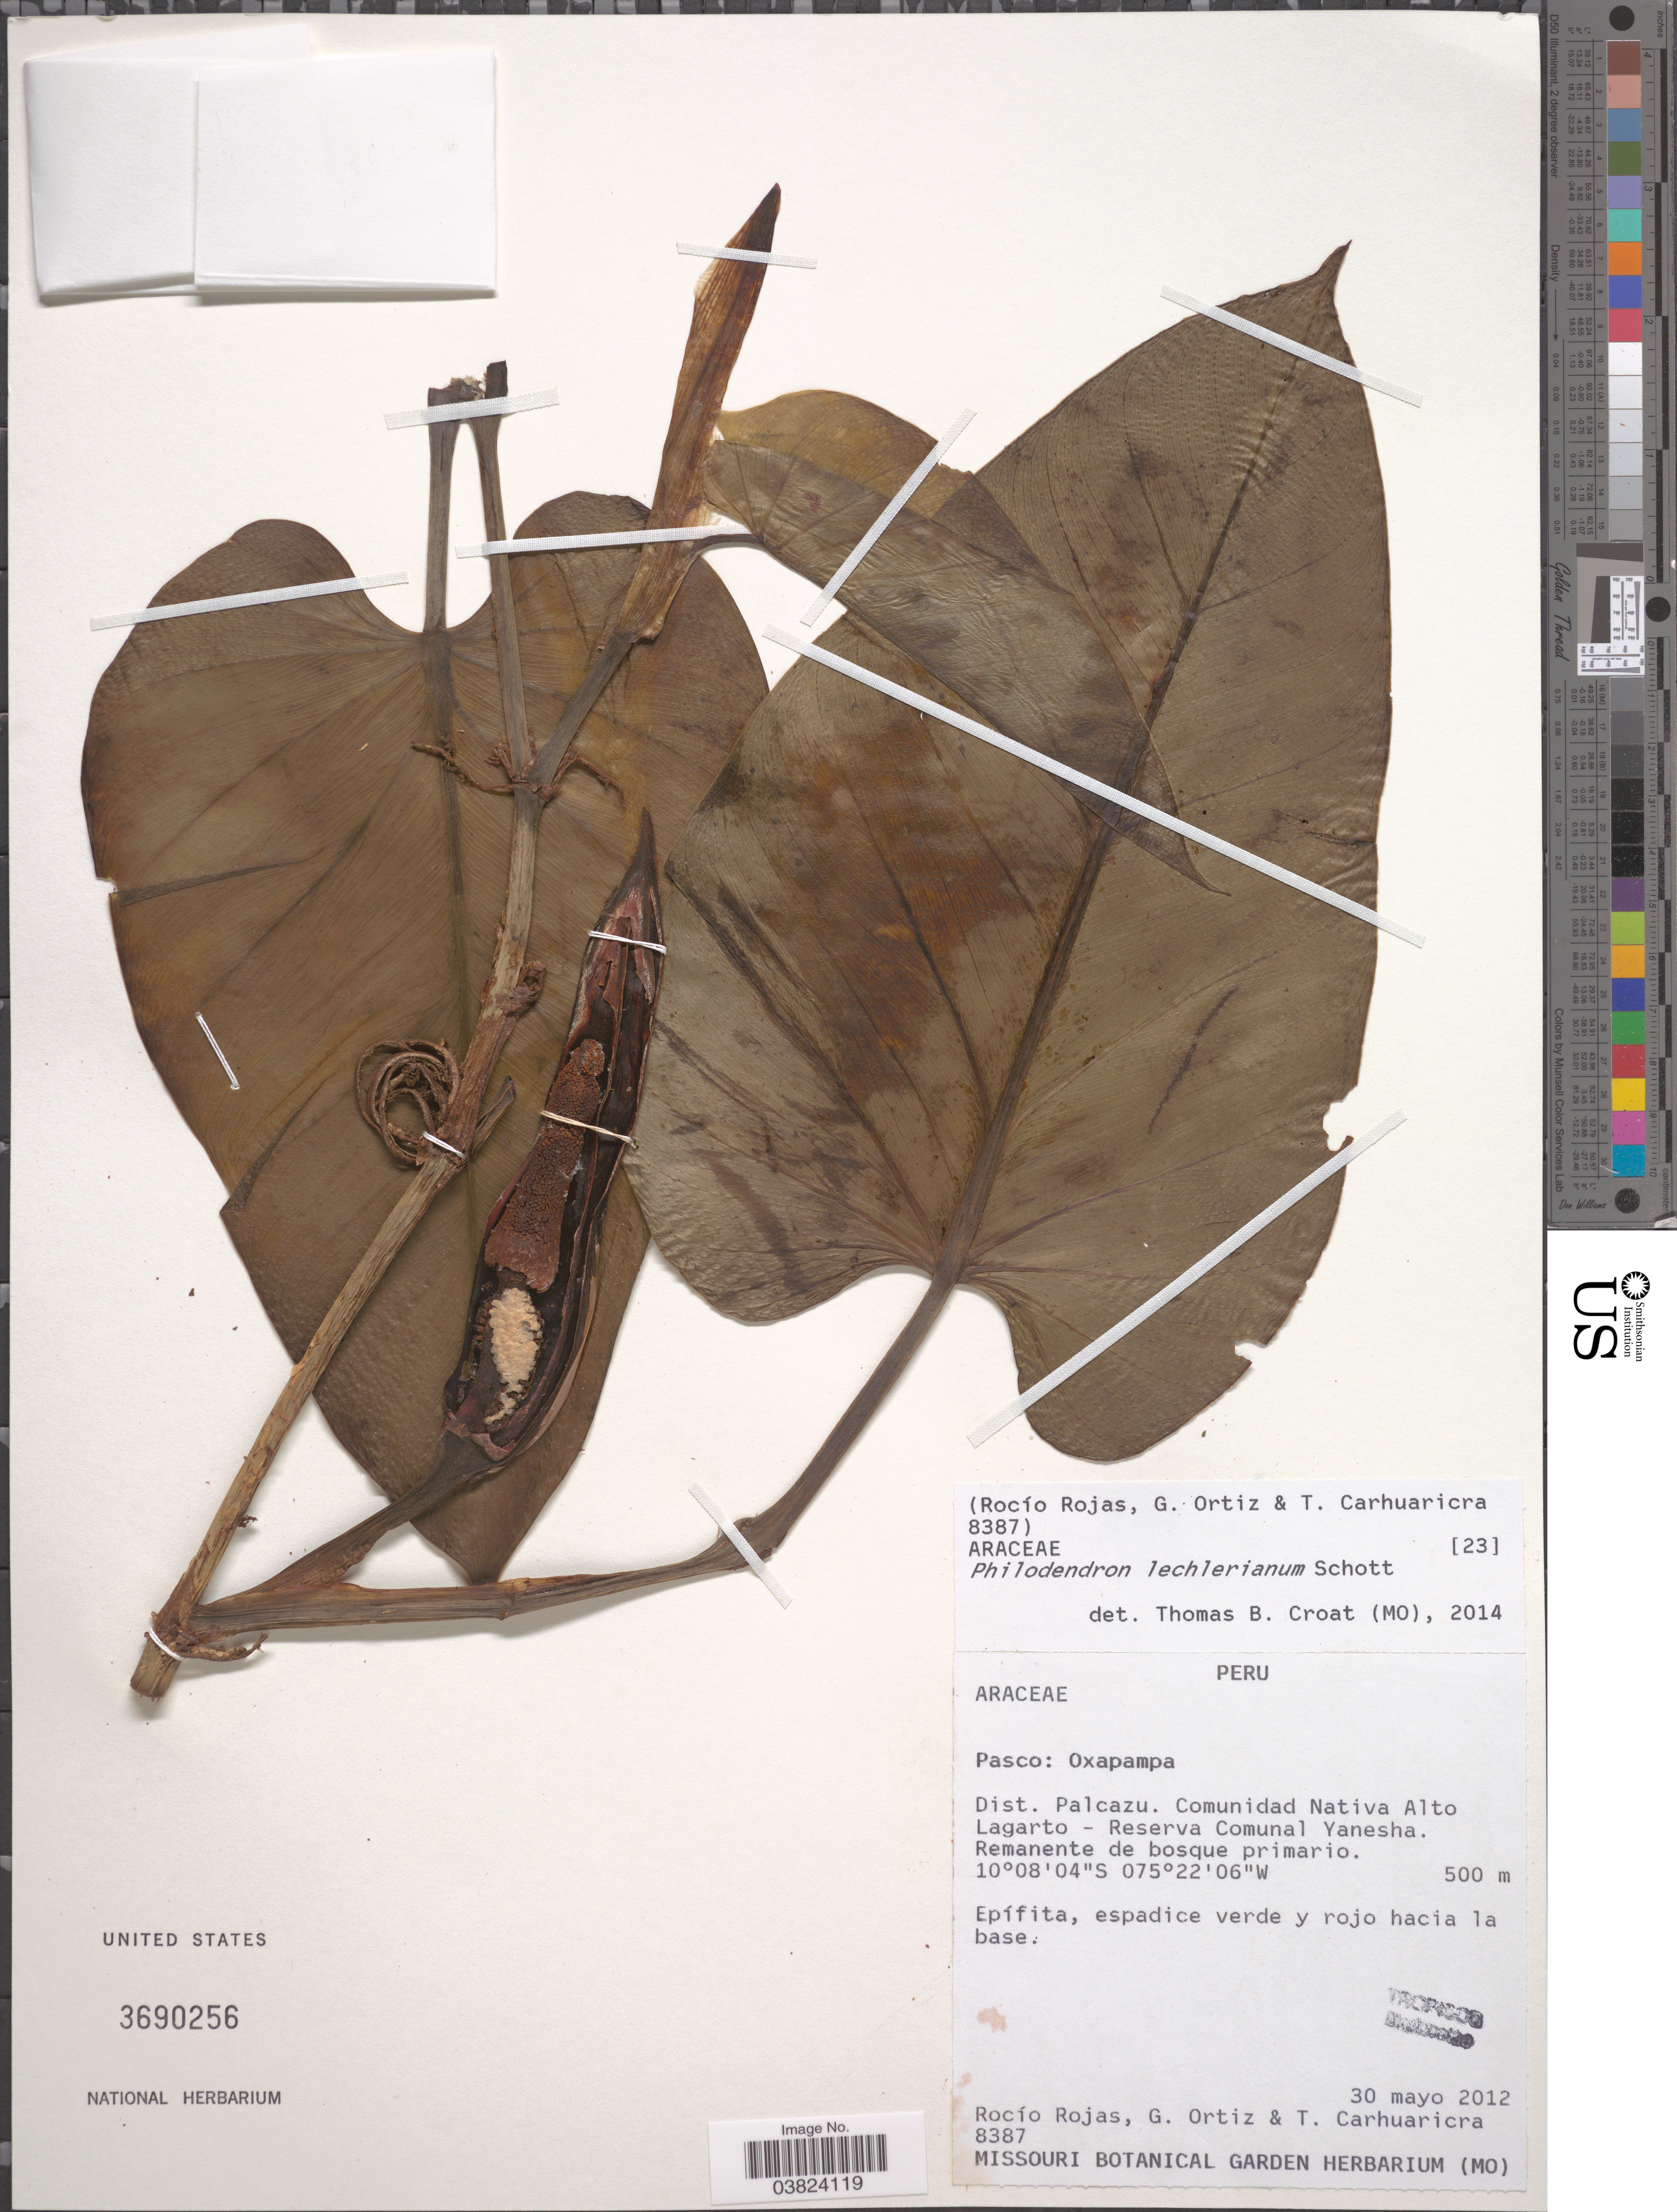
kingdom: Plantae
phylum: Tracheophyta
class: Liliopsida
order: Alismatales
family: Araceae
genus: Philodendron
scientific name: Philodendron lechlerianum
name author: Schott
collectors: R. Rojas, G. Ortiz & T. Carhuaricra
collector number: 8387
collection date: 2012-05-30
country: Peru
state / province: Pasco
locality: Oxapampa. Dist. Palcazu. Comunidad Nativa Alto Lagarto - Reserva Comunal Yanesha. Remnante de bosque primario.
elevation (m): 500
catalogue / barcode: US 3690256